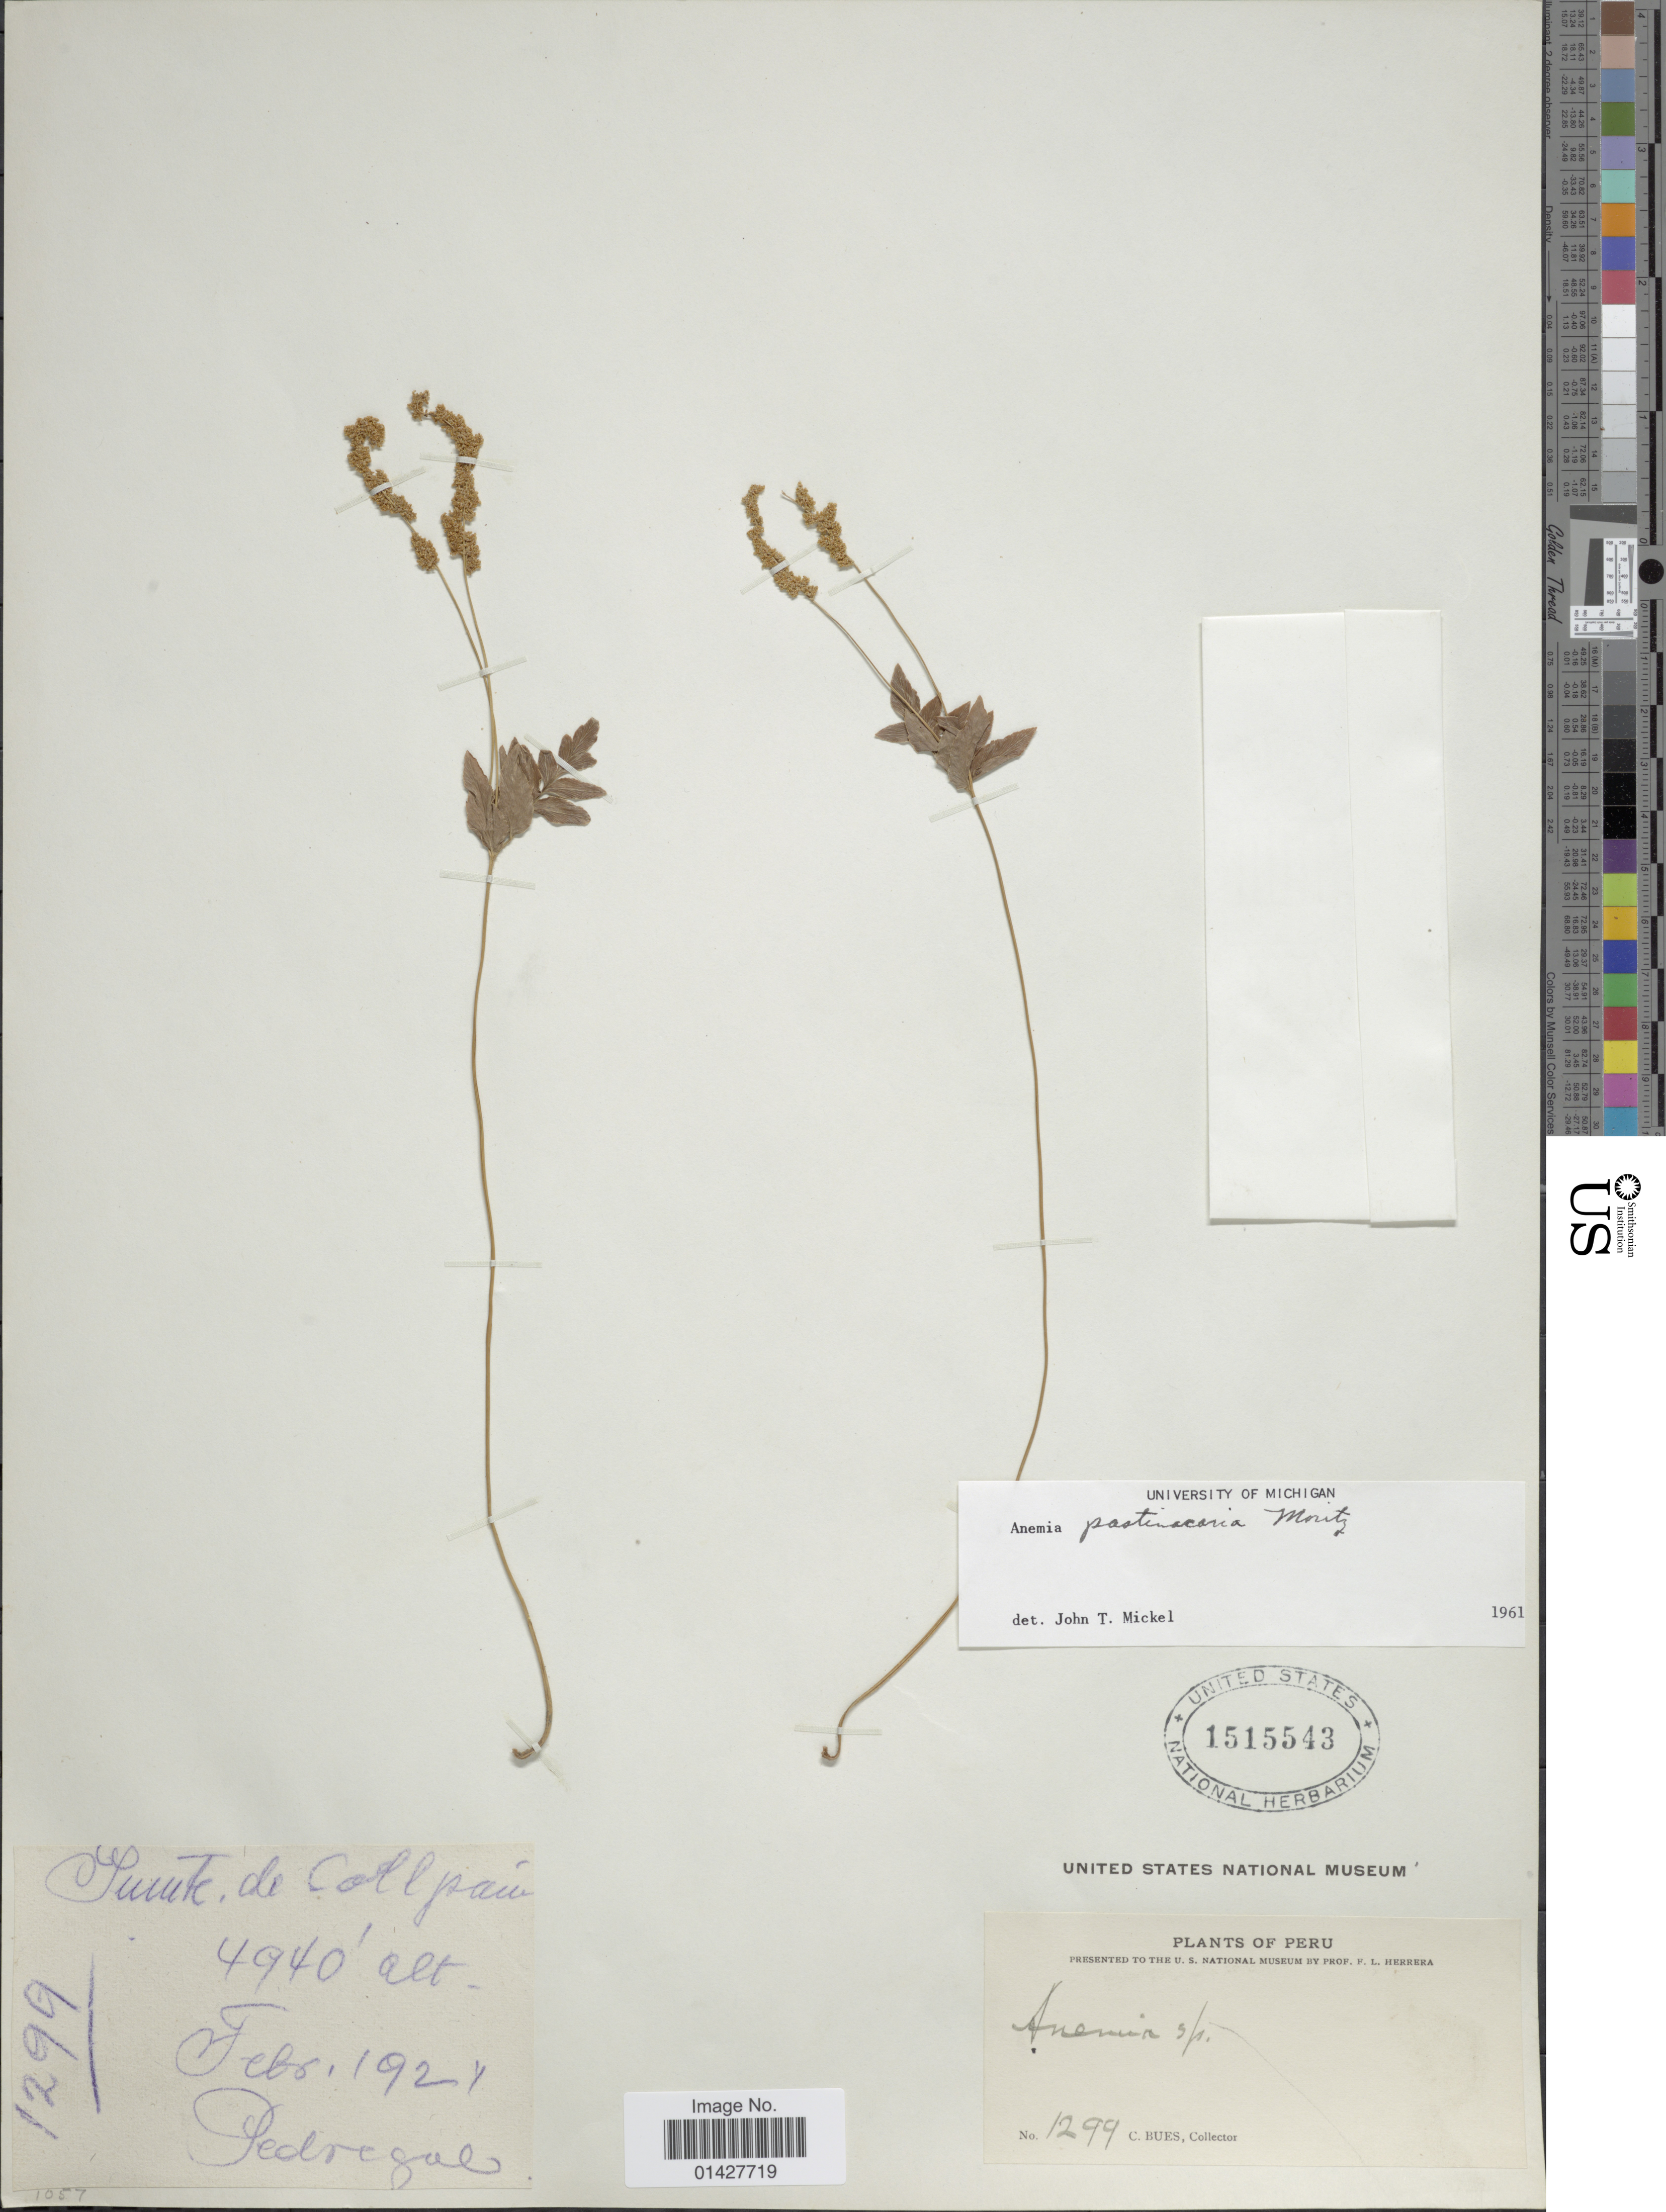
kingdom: Plantae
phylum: Tracheophyta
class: Polypodiopsida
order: Schizaeales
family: Anemiaceae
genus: Anemia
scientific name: Anemia pastinacaria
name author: Moritz ex Prantl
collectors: C. Bues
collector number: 1299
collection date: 1924-02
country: Peru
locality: Puente de Collpani. Pedregal.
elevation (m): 1506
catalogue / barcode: US 1515543